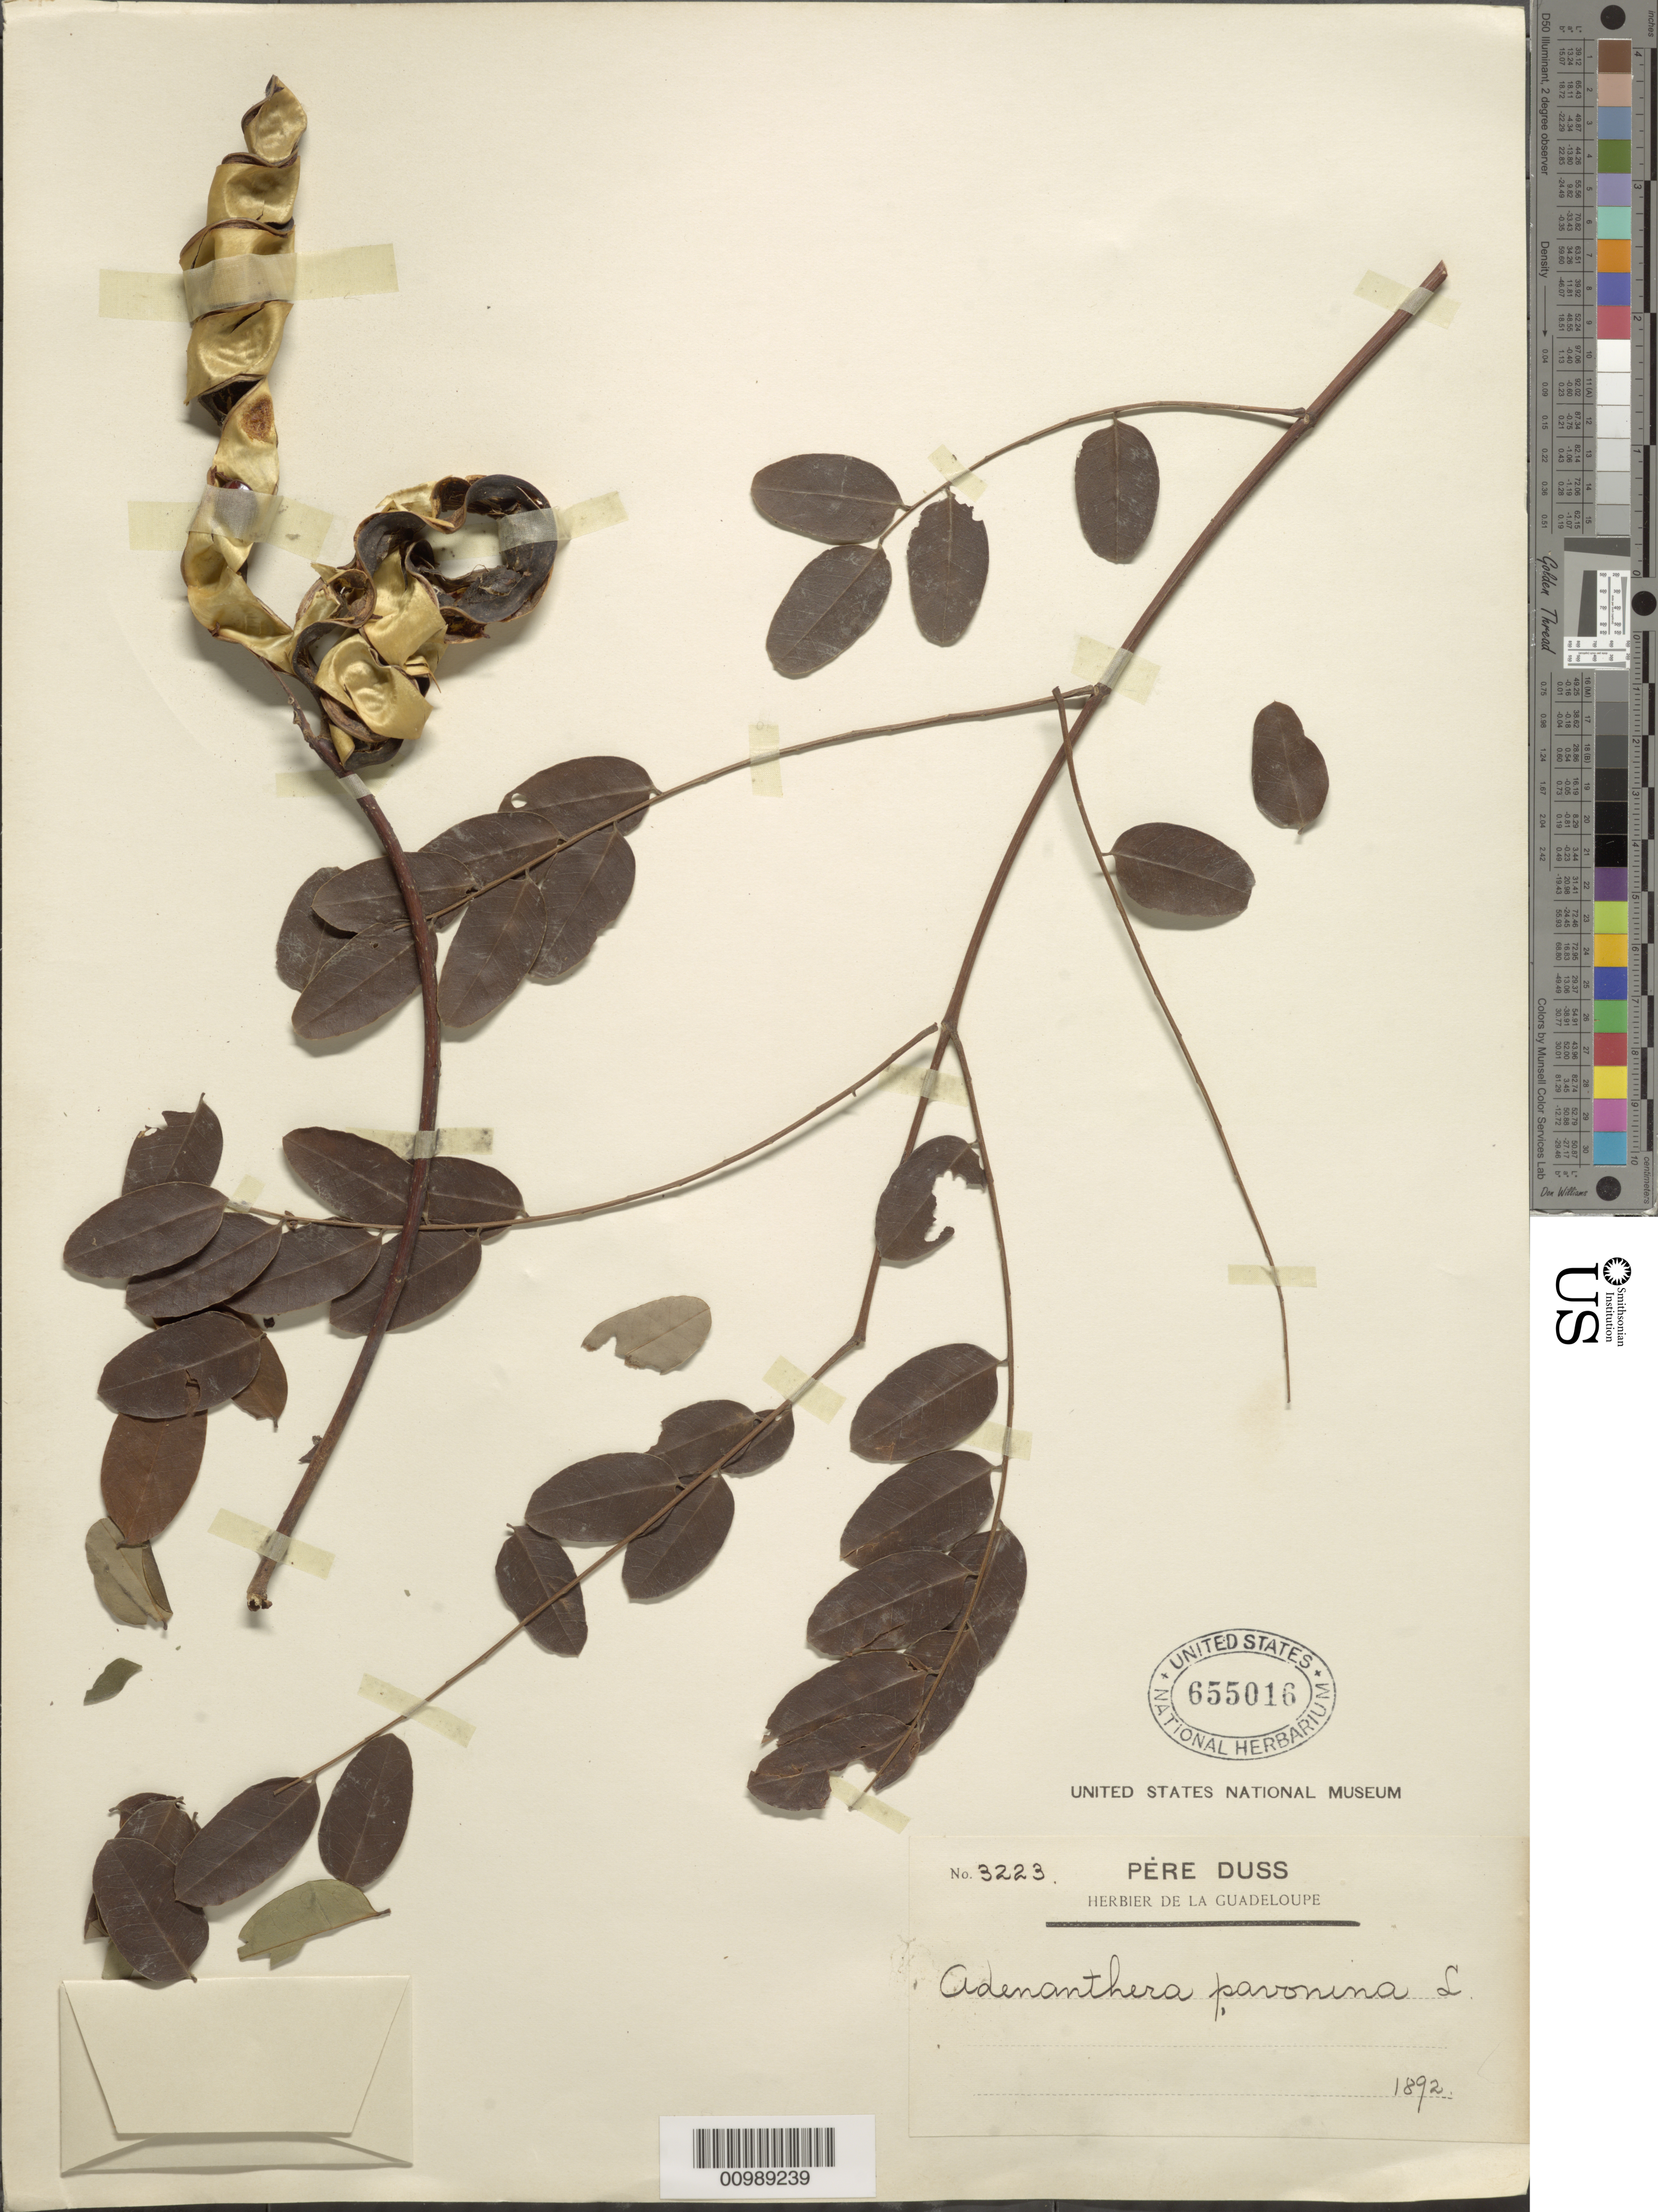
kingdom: Plantae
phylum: Tracheophyta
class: Magnoliopsida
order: Fabales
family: Fabaceae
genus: Adenanthera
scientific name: Adenanthera pavonina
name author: L.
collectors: Père Duss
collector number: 830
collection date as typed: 1880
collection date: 1880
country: Martinique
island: Martinique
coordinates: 0 N, 0 E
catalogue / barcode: US 655016